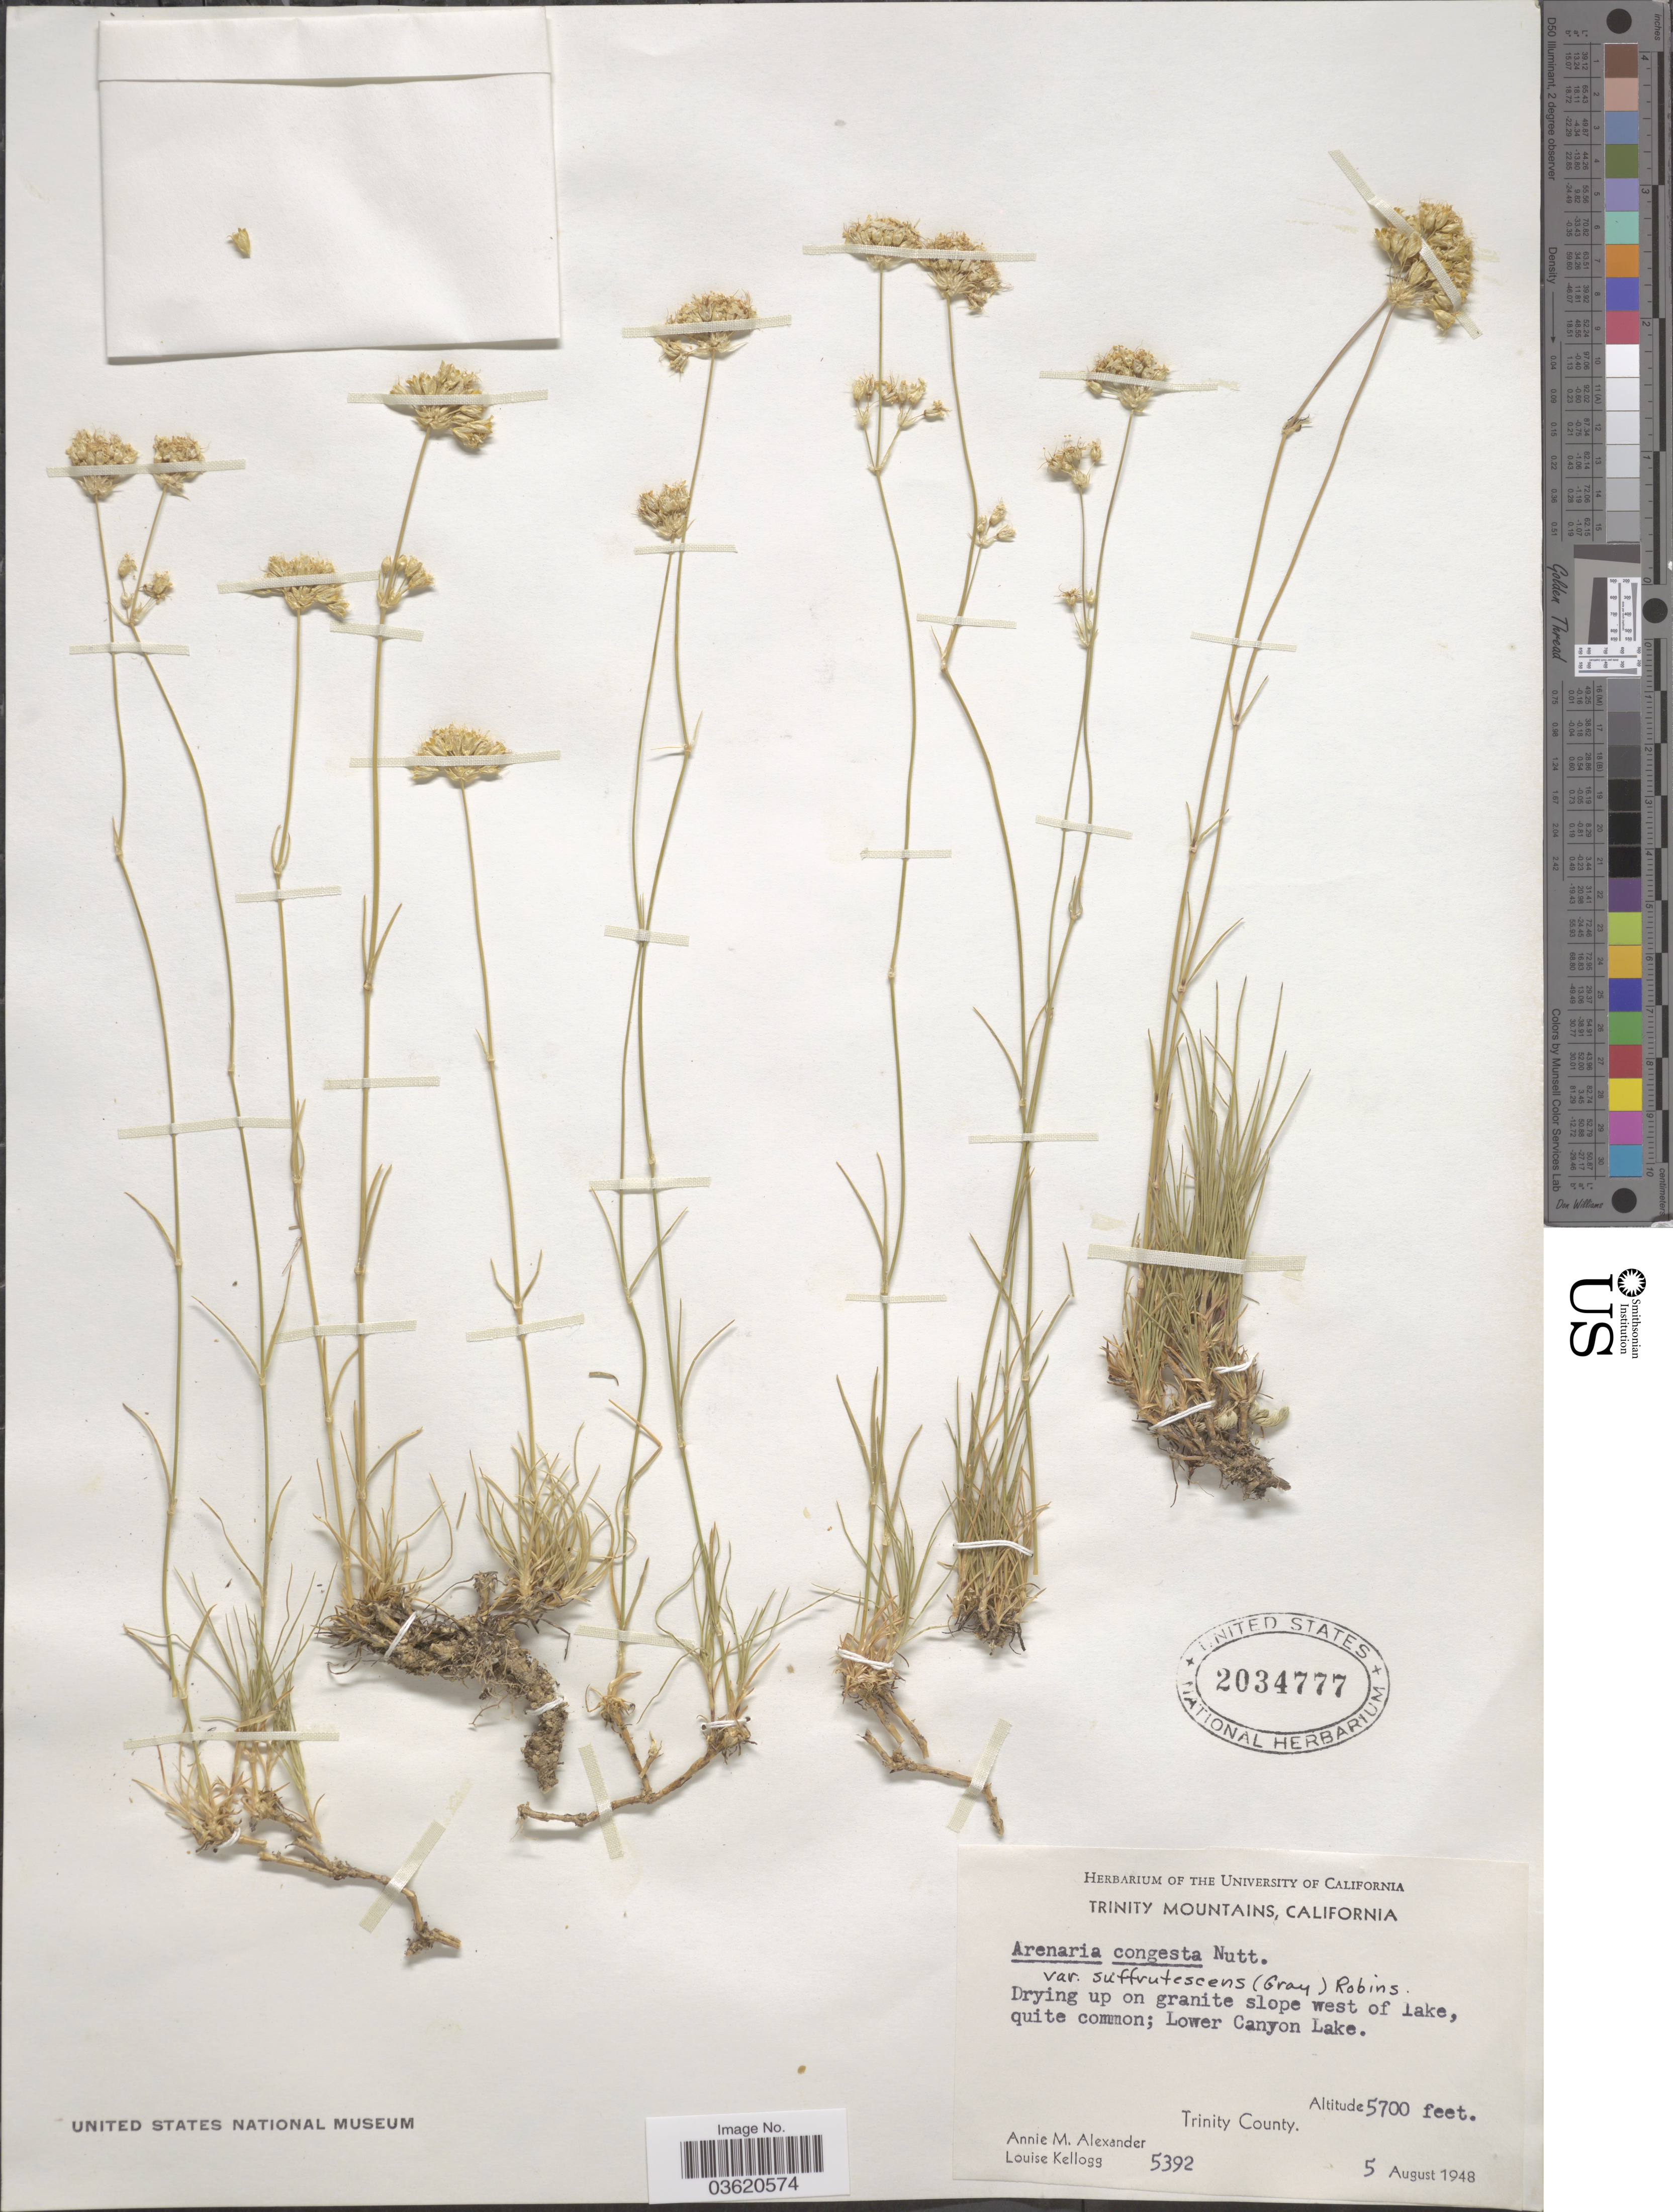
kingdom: Plantae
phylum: Tracheophyta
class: Magnoliopsida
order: Caryophyllales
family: Caryophyllaceae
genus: Eremogone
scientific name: Eremogone congesta var. suffrutescens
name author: (A. Gray) R.L. Hartm. & Rabeler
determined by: Strong, Mark T., (BOT), Smithsonian Institution - National Museum of Natural History (UNITED STATES)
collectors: A. M. Alexander & L. Kellogg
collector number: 5392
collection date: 1948-08-05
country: United States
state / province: California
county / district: Trinity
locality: Trinity Mountains. West of lake. Lower Canyon Lake. Trinity County.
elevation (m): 1737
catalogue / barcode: US 2034777